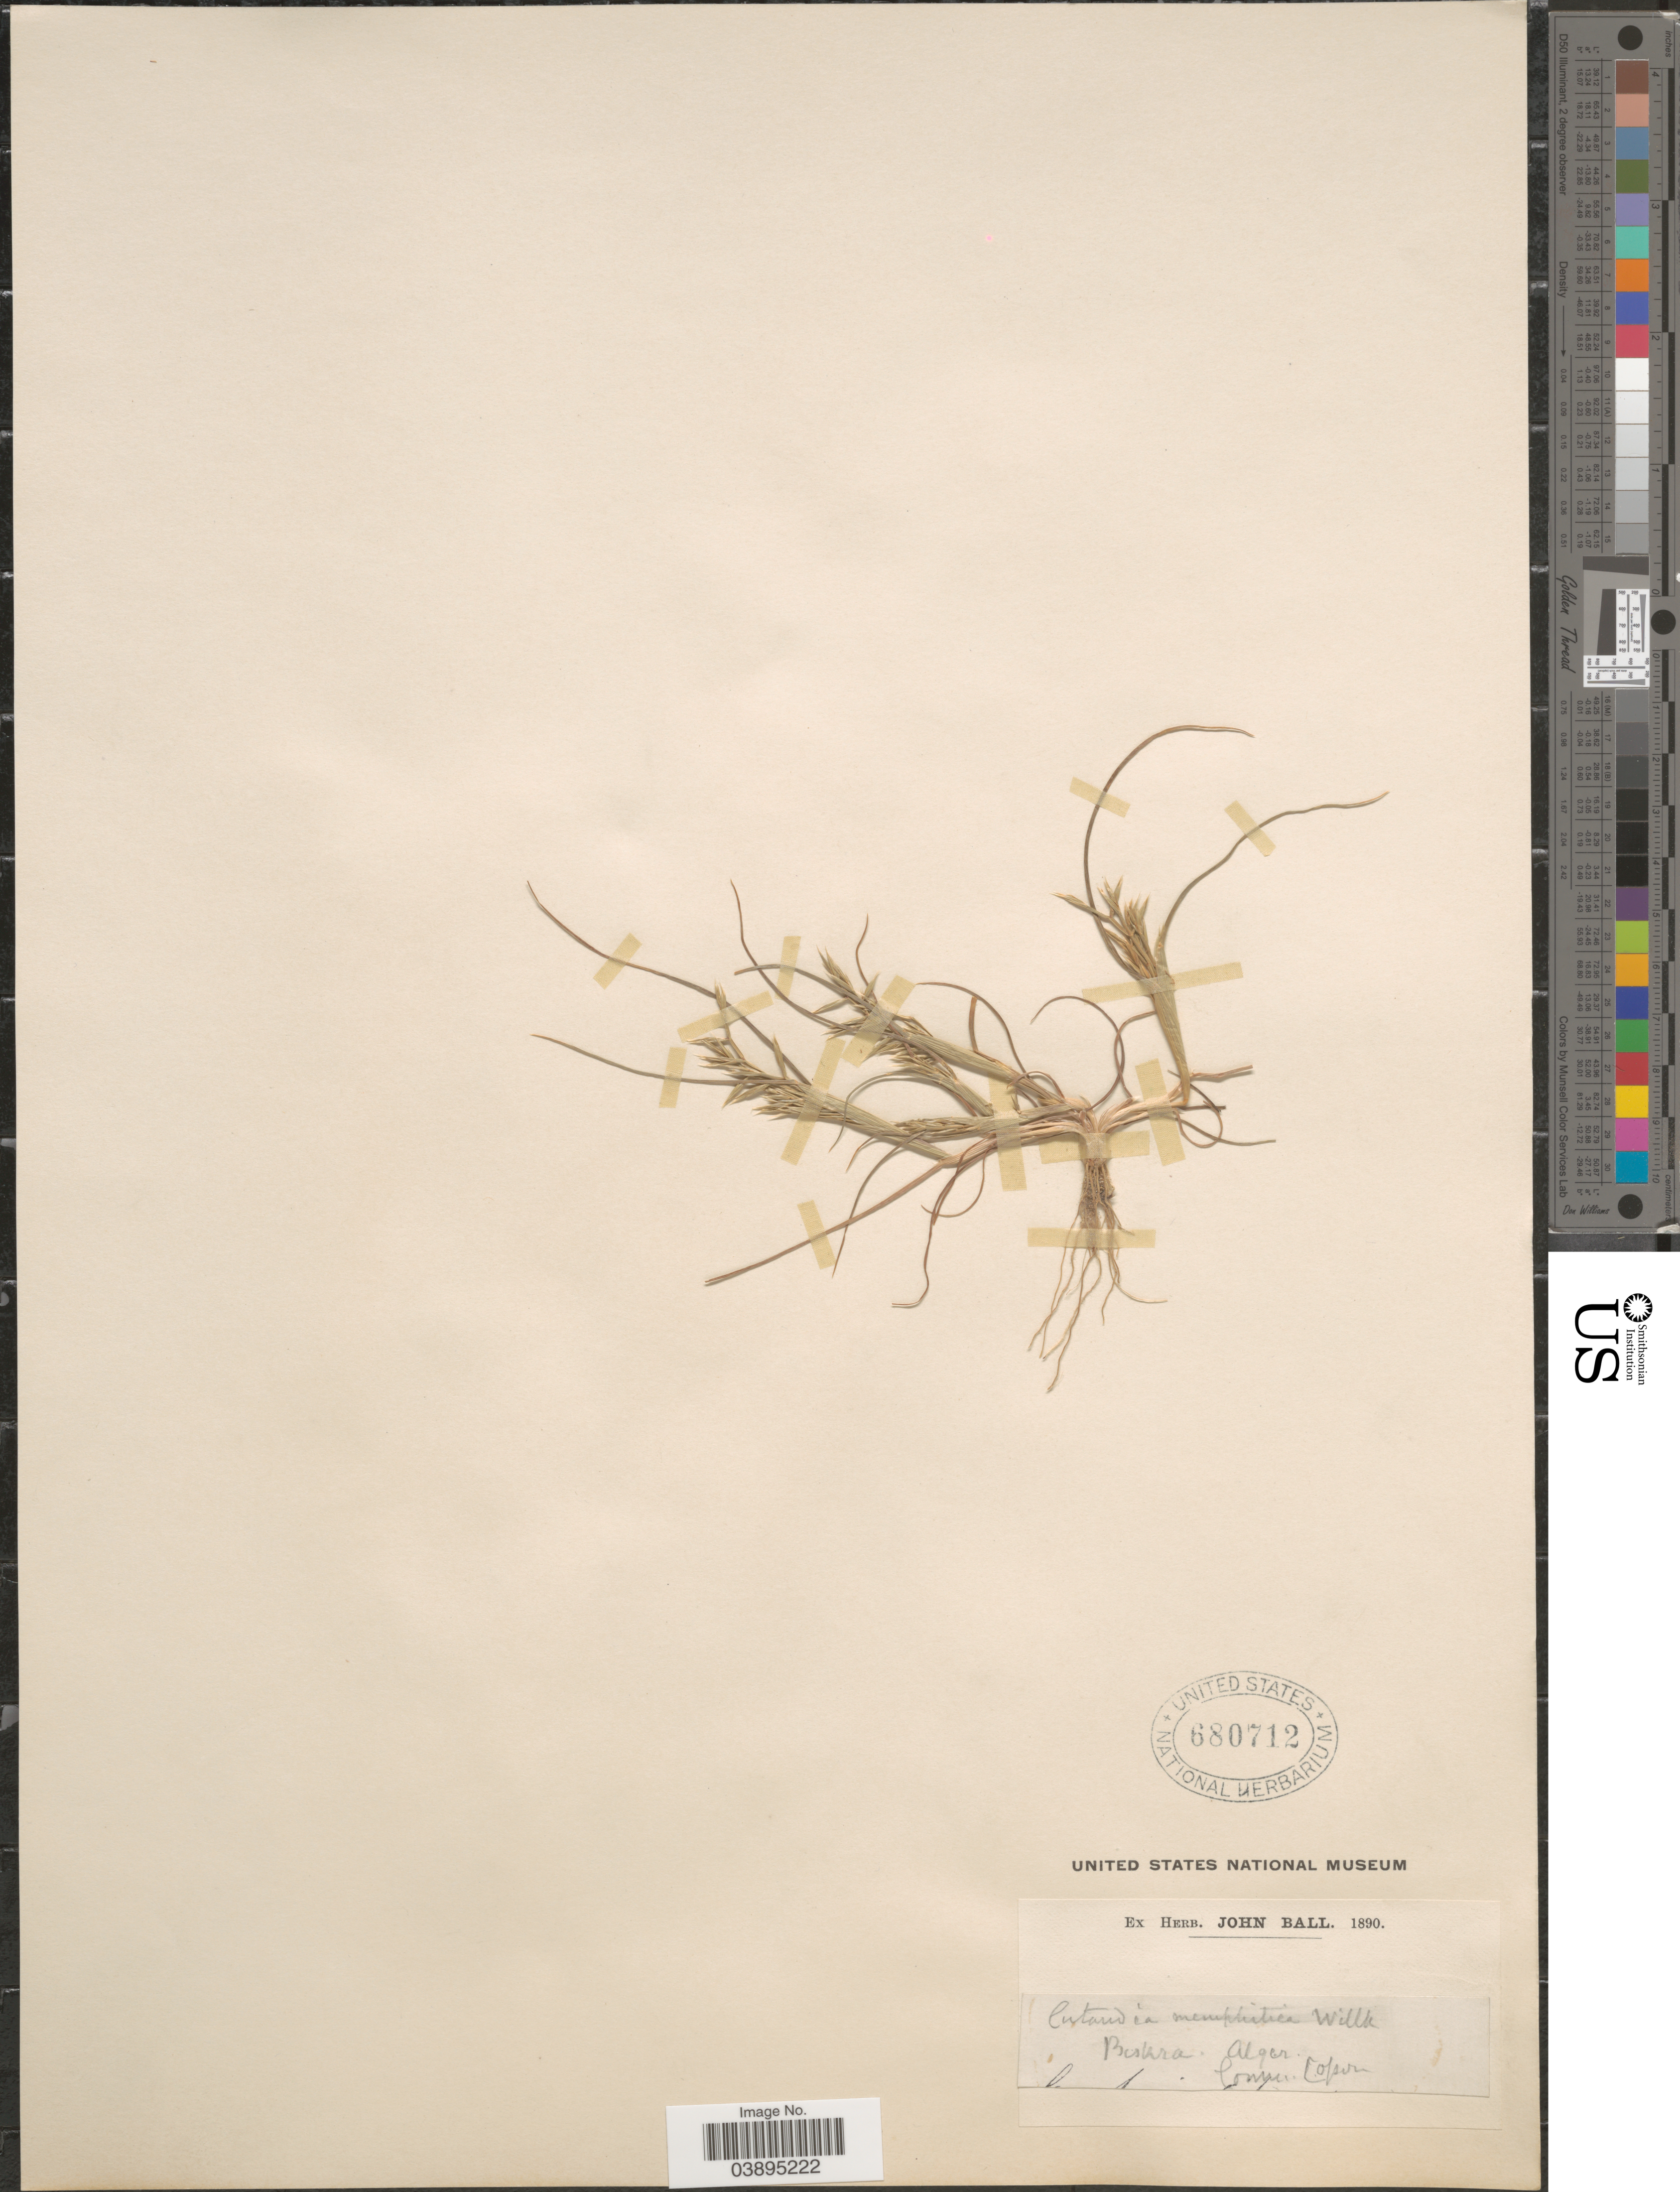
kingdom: Plantae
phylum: Tracheophyta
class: Liliopsida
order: Poales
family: Poaceae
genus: Cutandia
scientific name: Cutandia memphitica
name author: (Spreng.) K. Richt.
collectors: ex herb. John Ball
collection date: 1890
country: Algeria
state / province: Biskra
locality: Alger.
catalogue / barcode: US 680712